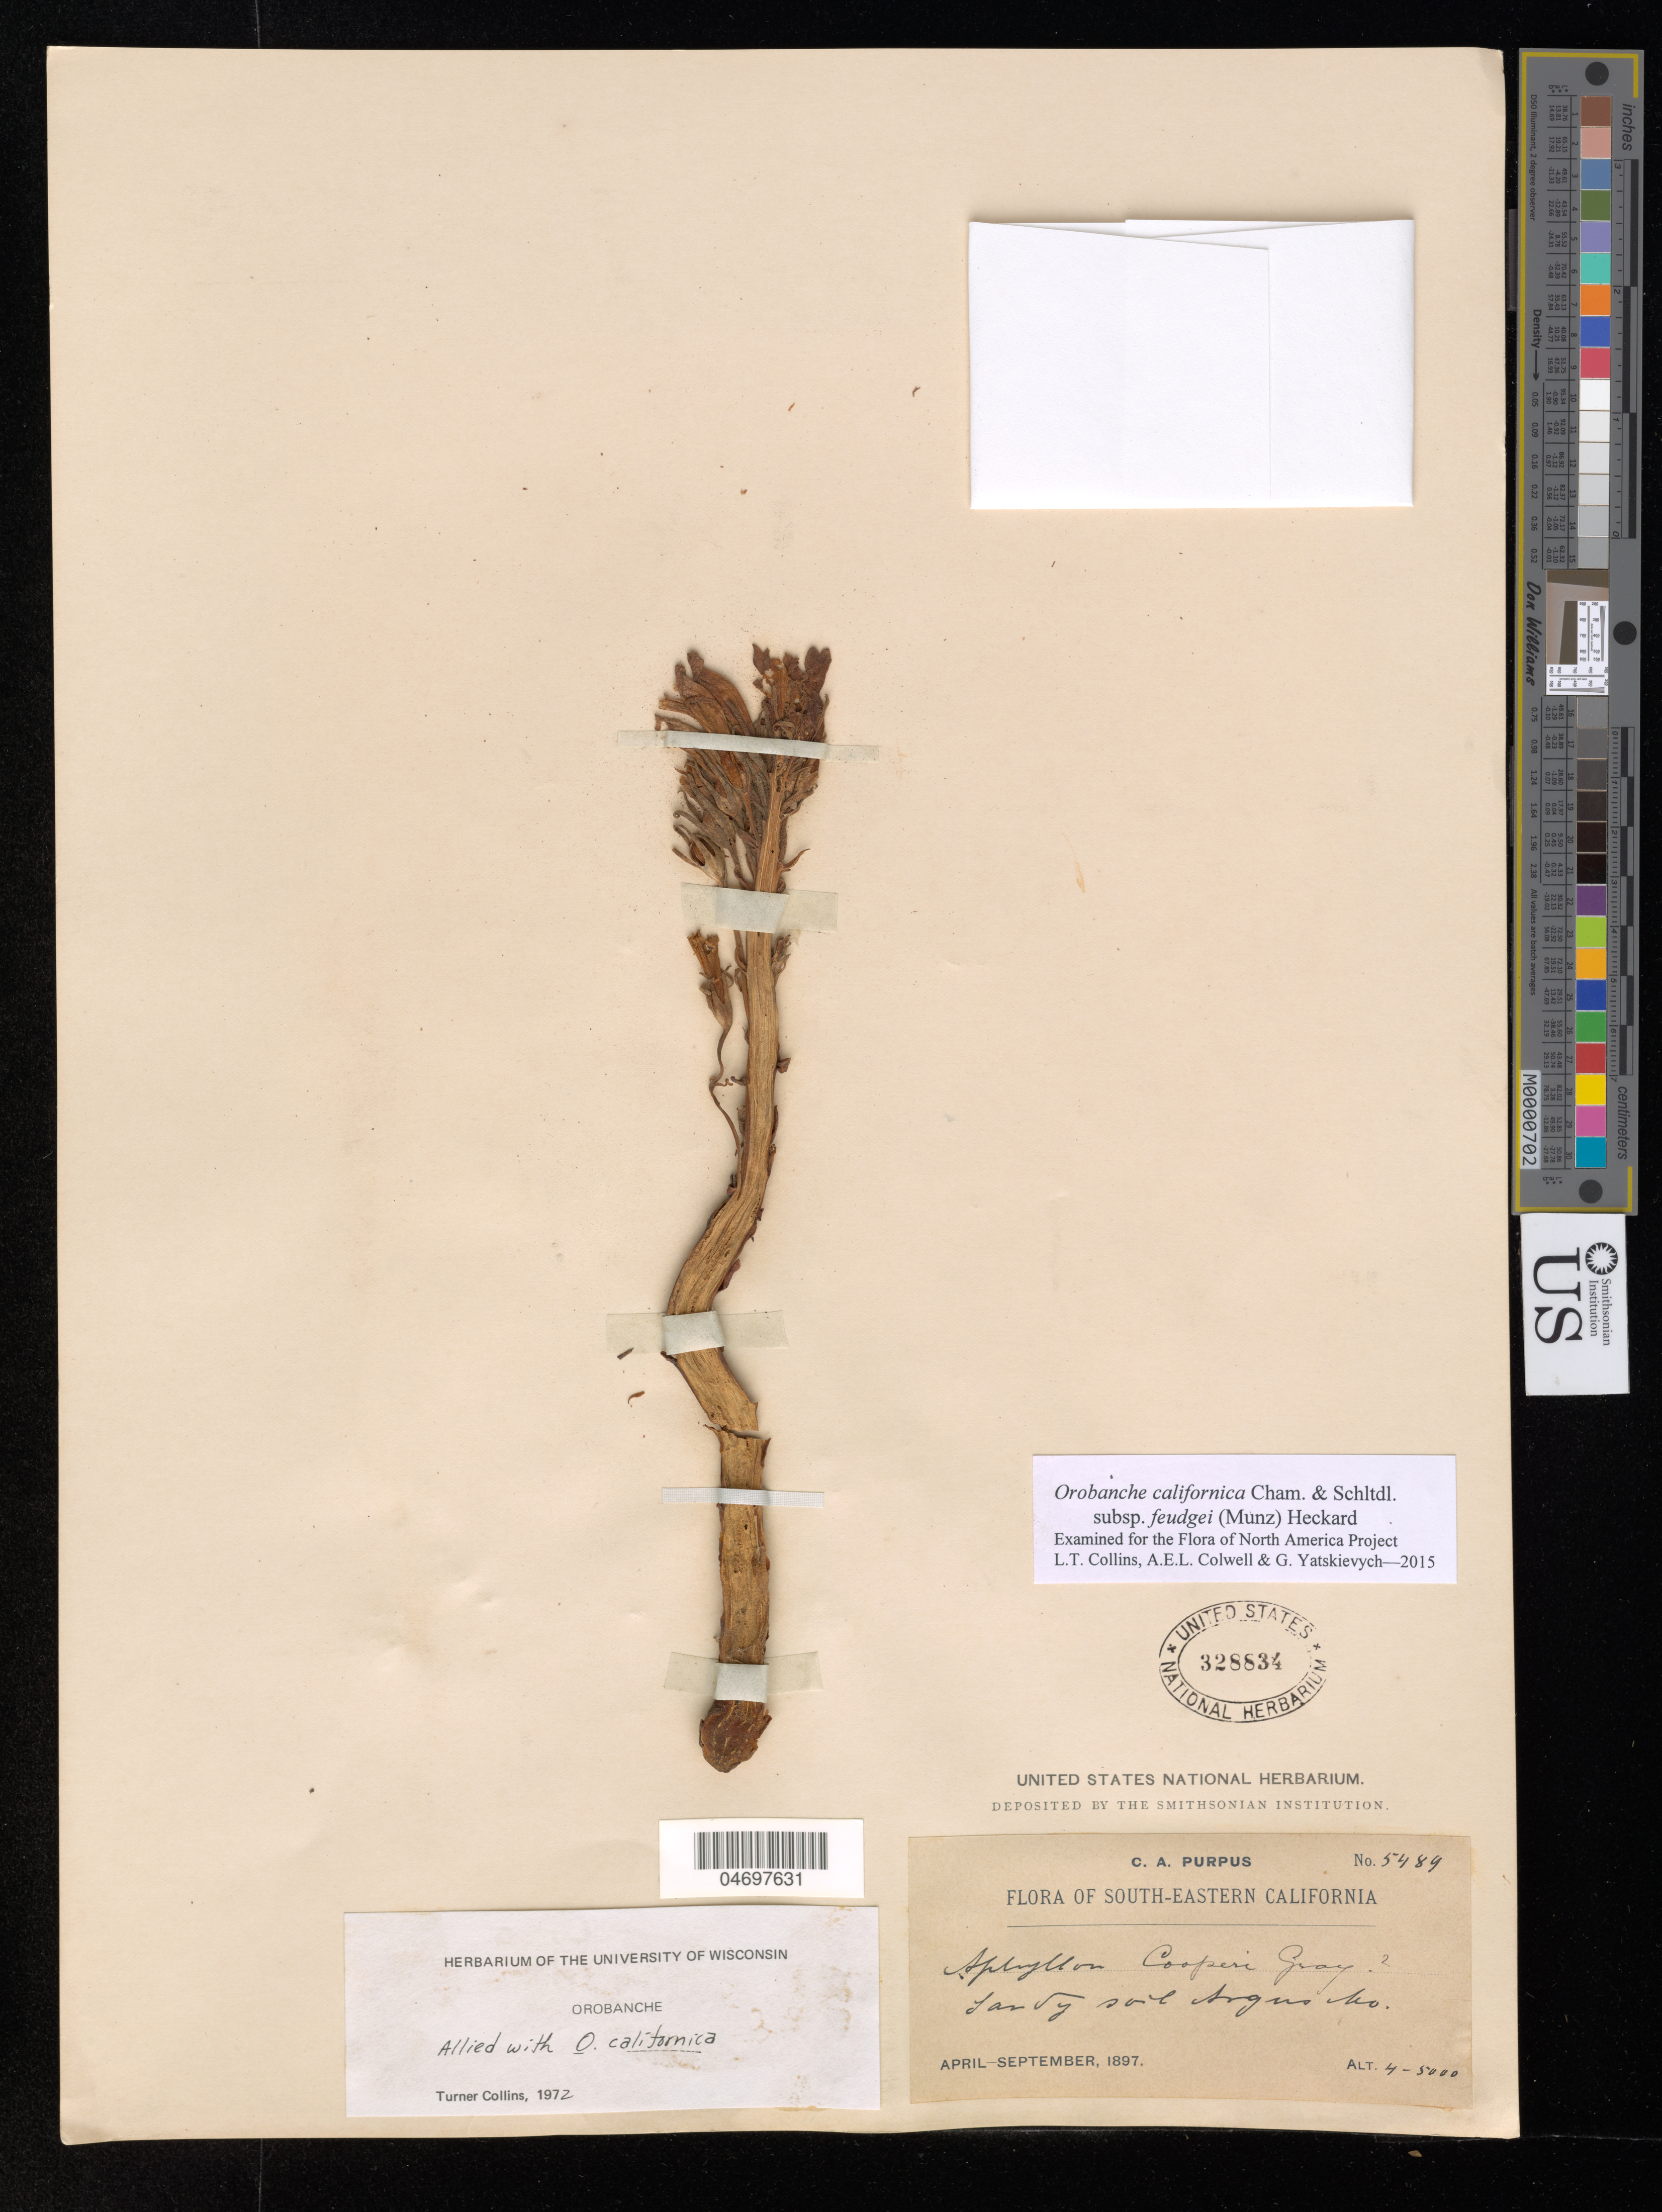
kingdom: Plantae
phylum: Tracheophyta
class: Magnoliopsida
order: Lamiales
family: Orobanchaceae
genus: Orobanche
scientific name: Orobanche californica subsp. feudgei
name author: (Munz) Heckard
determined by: Collins, L. T.; Colwell, A. E.; Yatskievych, G. A.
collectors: C. A. Purpus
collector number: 5489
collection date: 1897-04/1897-09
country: United States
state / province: California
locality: San Sy, Walker Pass.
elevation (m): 1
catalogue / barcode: US 328834